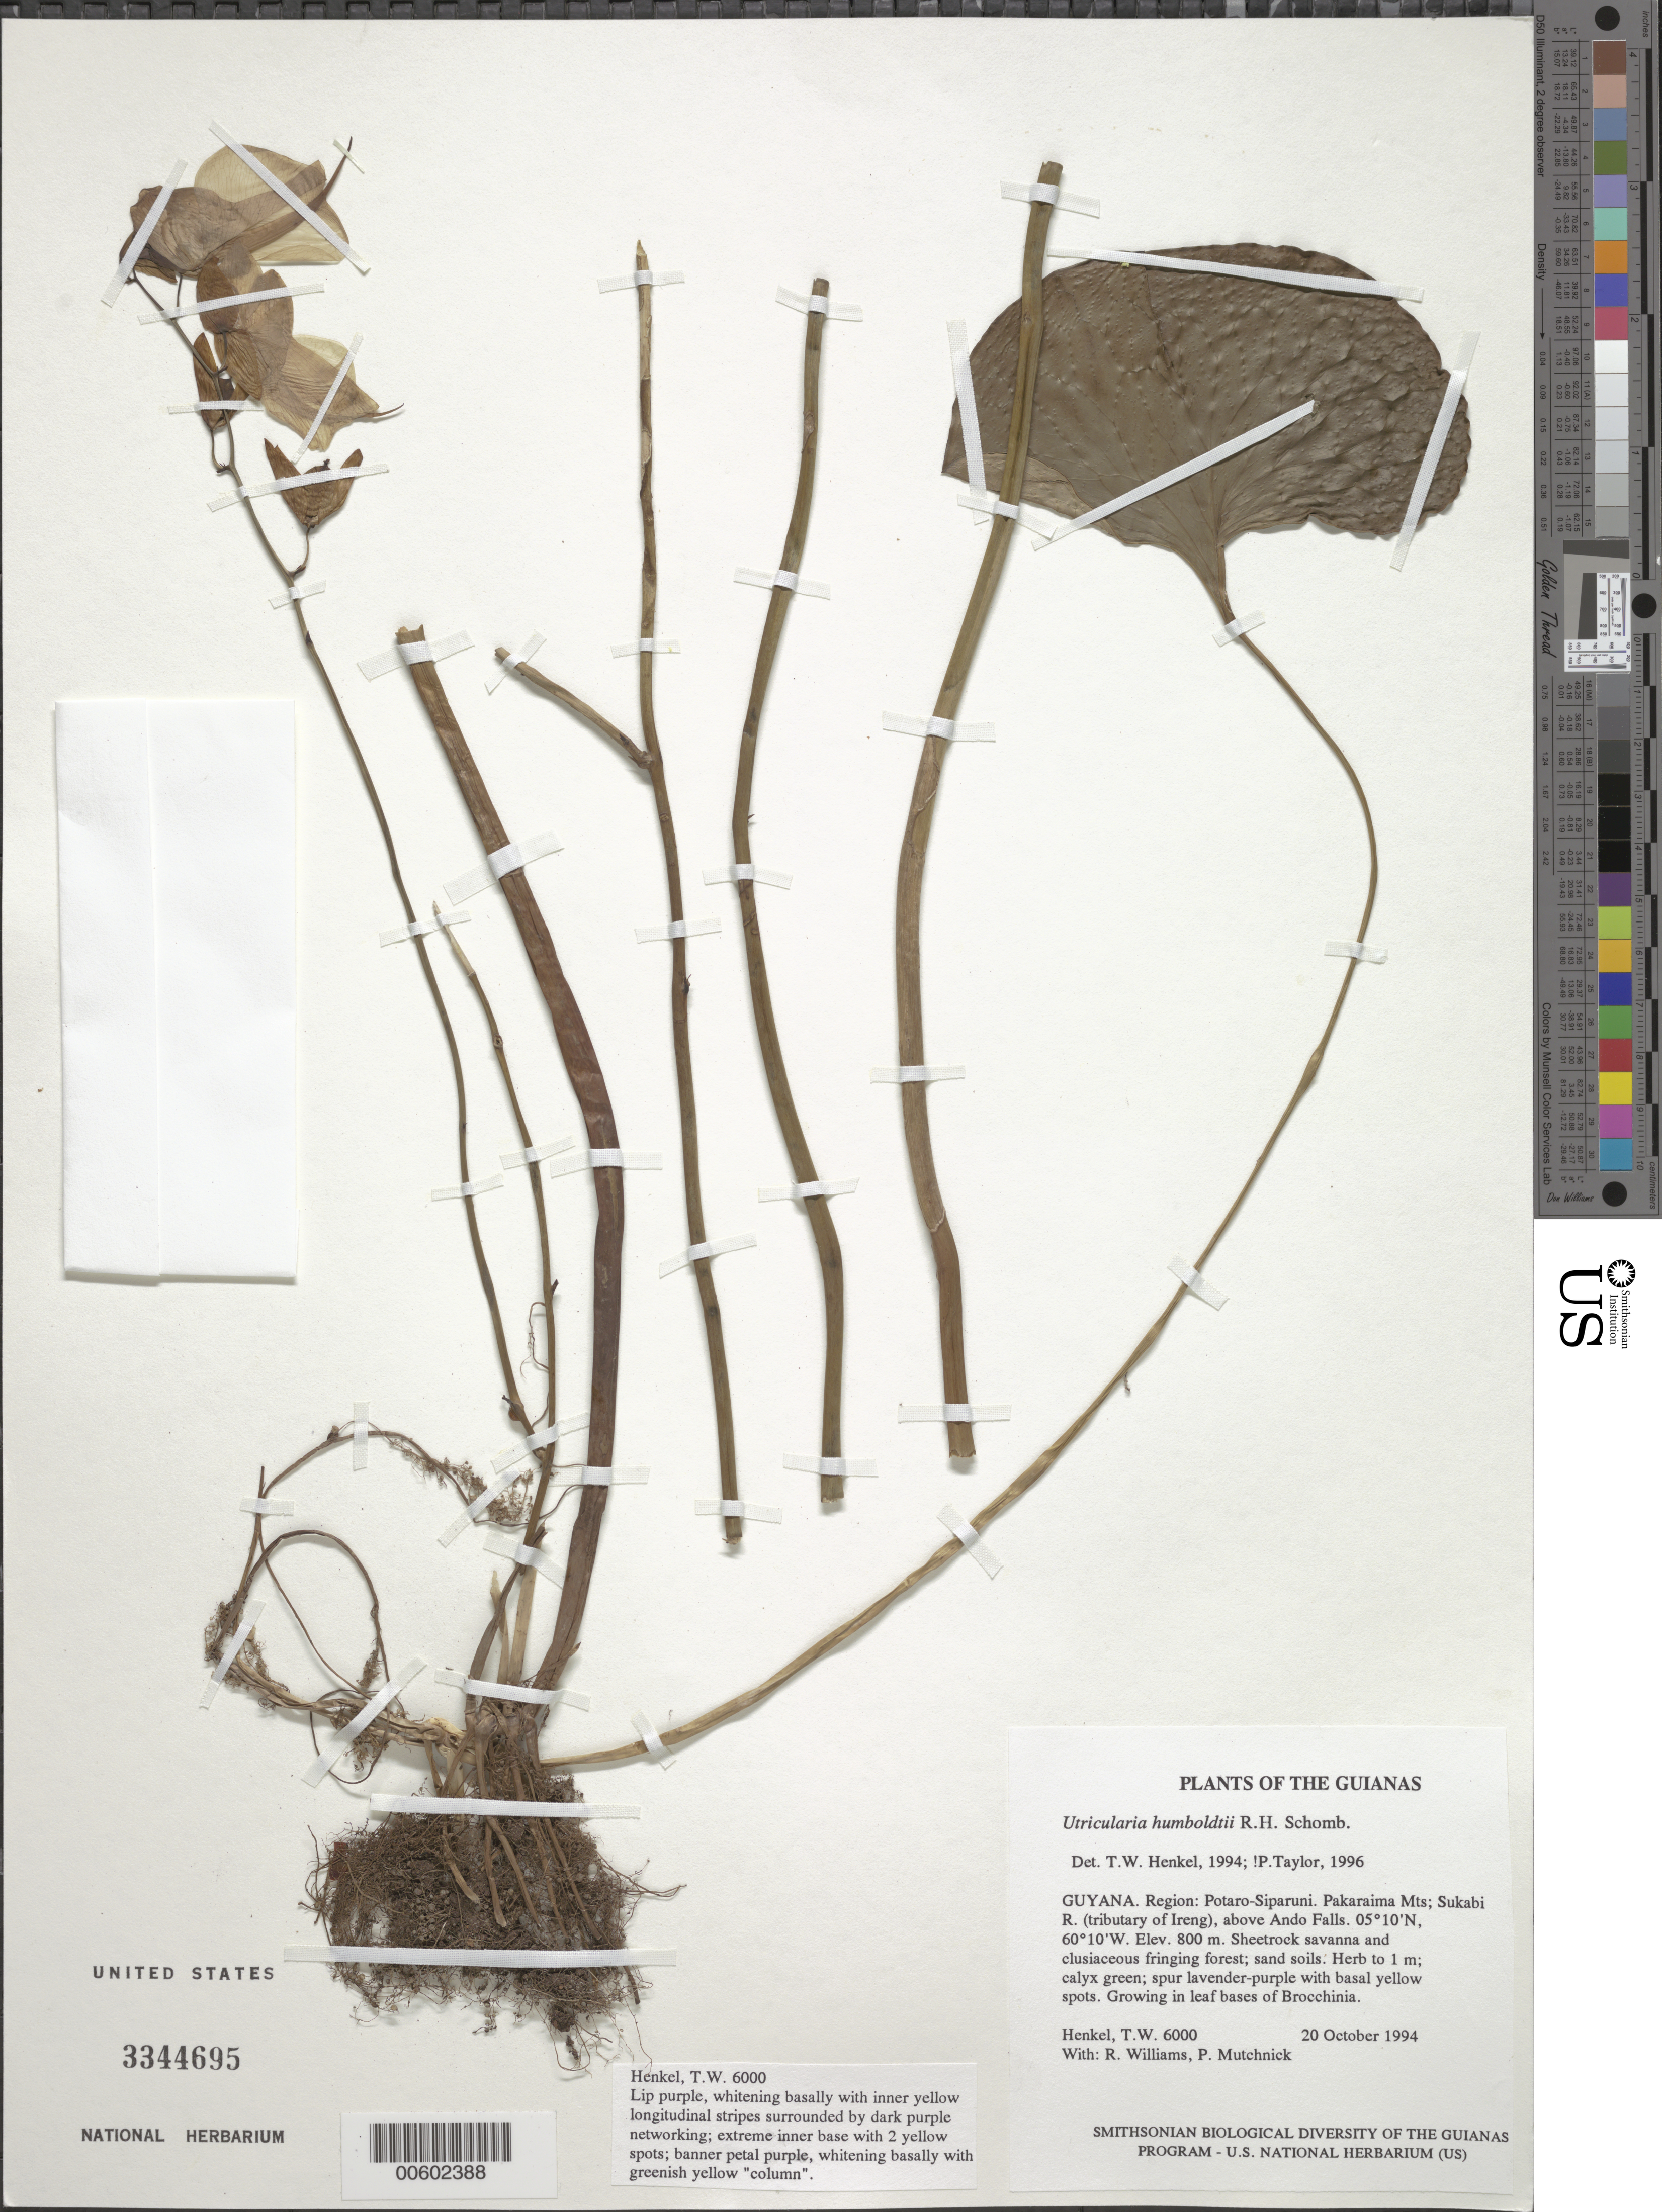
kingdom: Plantae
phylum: Tracheophyta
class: Magnoliopsida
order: Lamiales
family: Lentibulariaceae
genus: Utricularia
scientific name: Utricularia humboldtii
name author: R.H. Schomb.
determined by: Taylor, P.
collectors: T. Henkel, R. Williams & P. Mutchnick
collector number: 6000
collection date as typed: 20 October 1994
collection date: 1994-10-20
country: Guyana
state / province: Potaro-Siparuni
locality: Pakaraima Mts; Sukabi R. (tributary of Ireng), above Ando Falls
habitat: Sheetrock savanna and clusiaceous fringing forest; sand soils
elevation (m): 800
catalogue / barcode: US 3344695